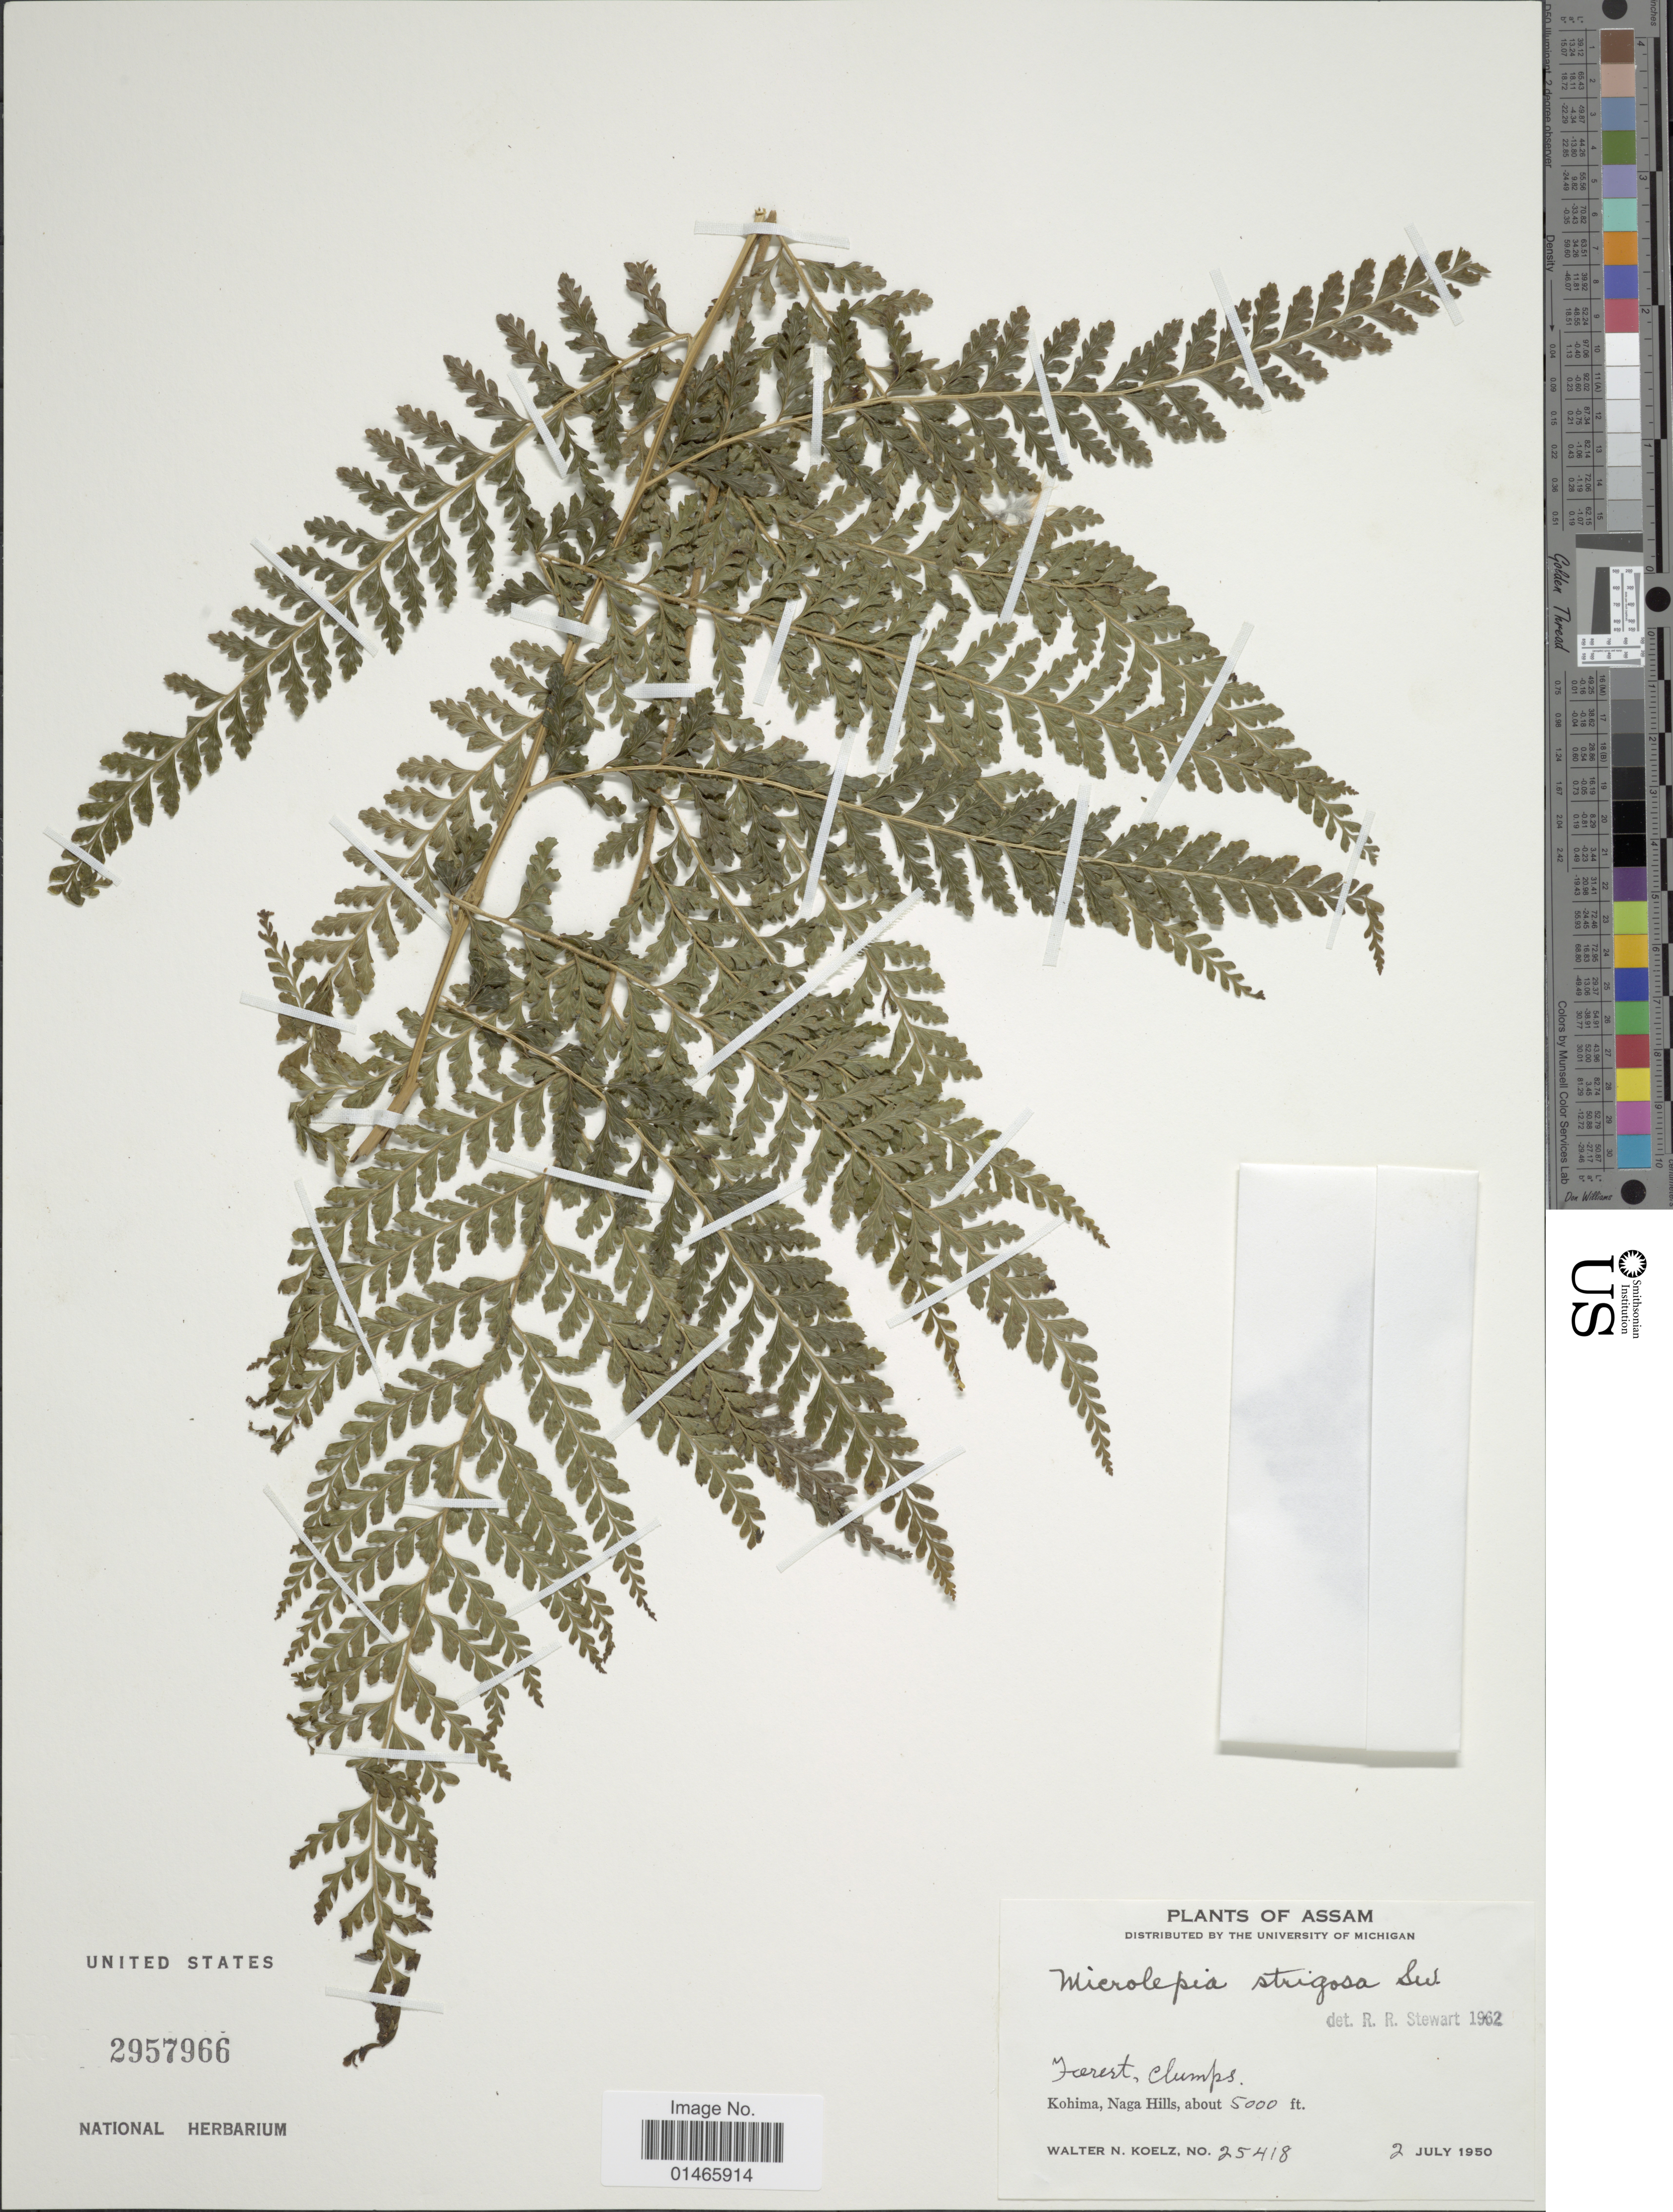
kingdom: Plantae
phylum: Tracheophyta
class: Polypodiopsida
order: Polypodiales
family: Dennstaedtiaceae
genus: Microlepia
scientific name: Microlepia strigosa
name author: (Thunb.) J. Presl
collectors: W. N. Koelz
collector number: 25418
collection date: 1950-07-02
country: India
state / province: Assam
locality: Kohima, Naga Hilla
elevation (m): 1524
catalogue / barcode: US 2957966